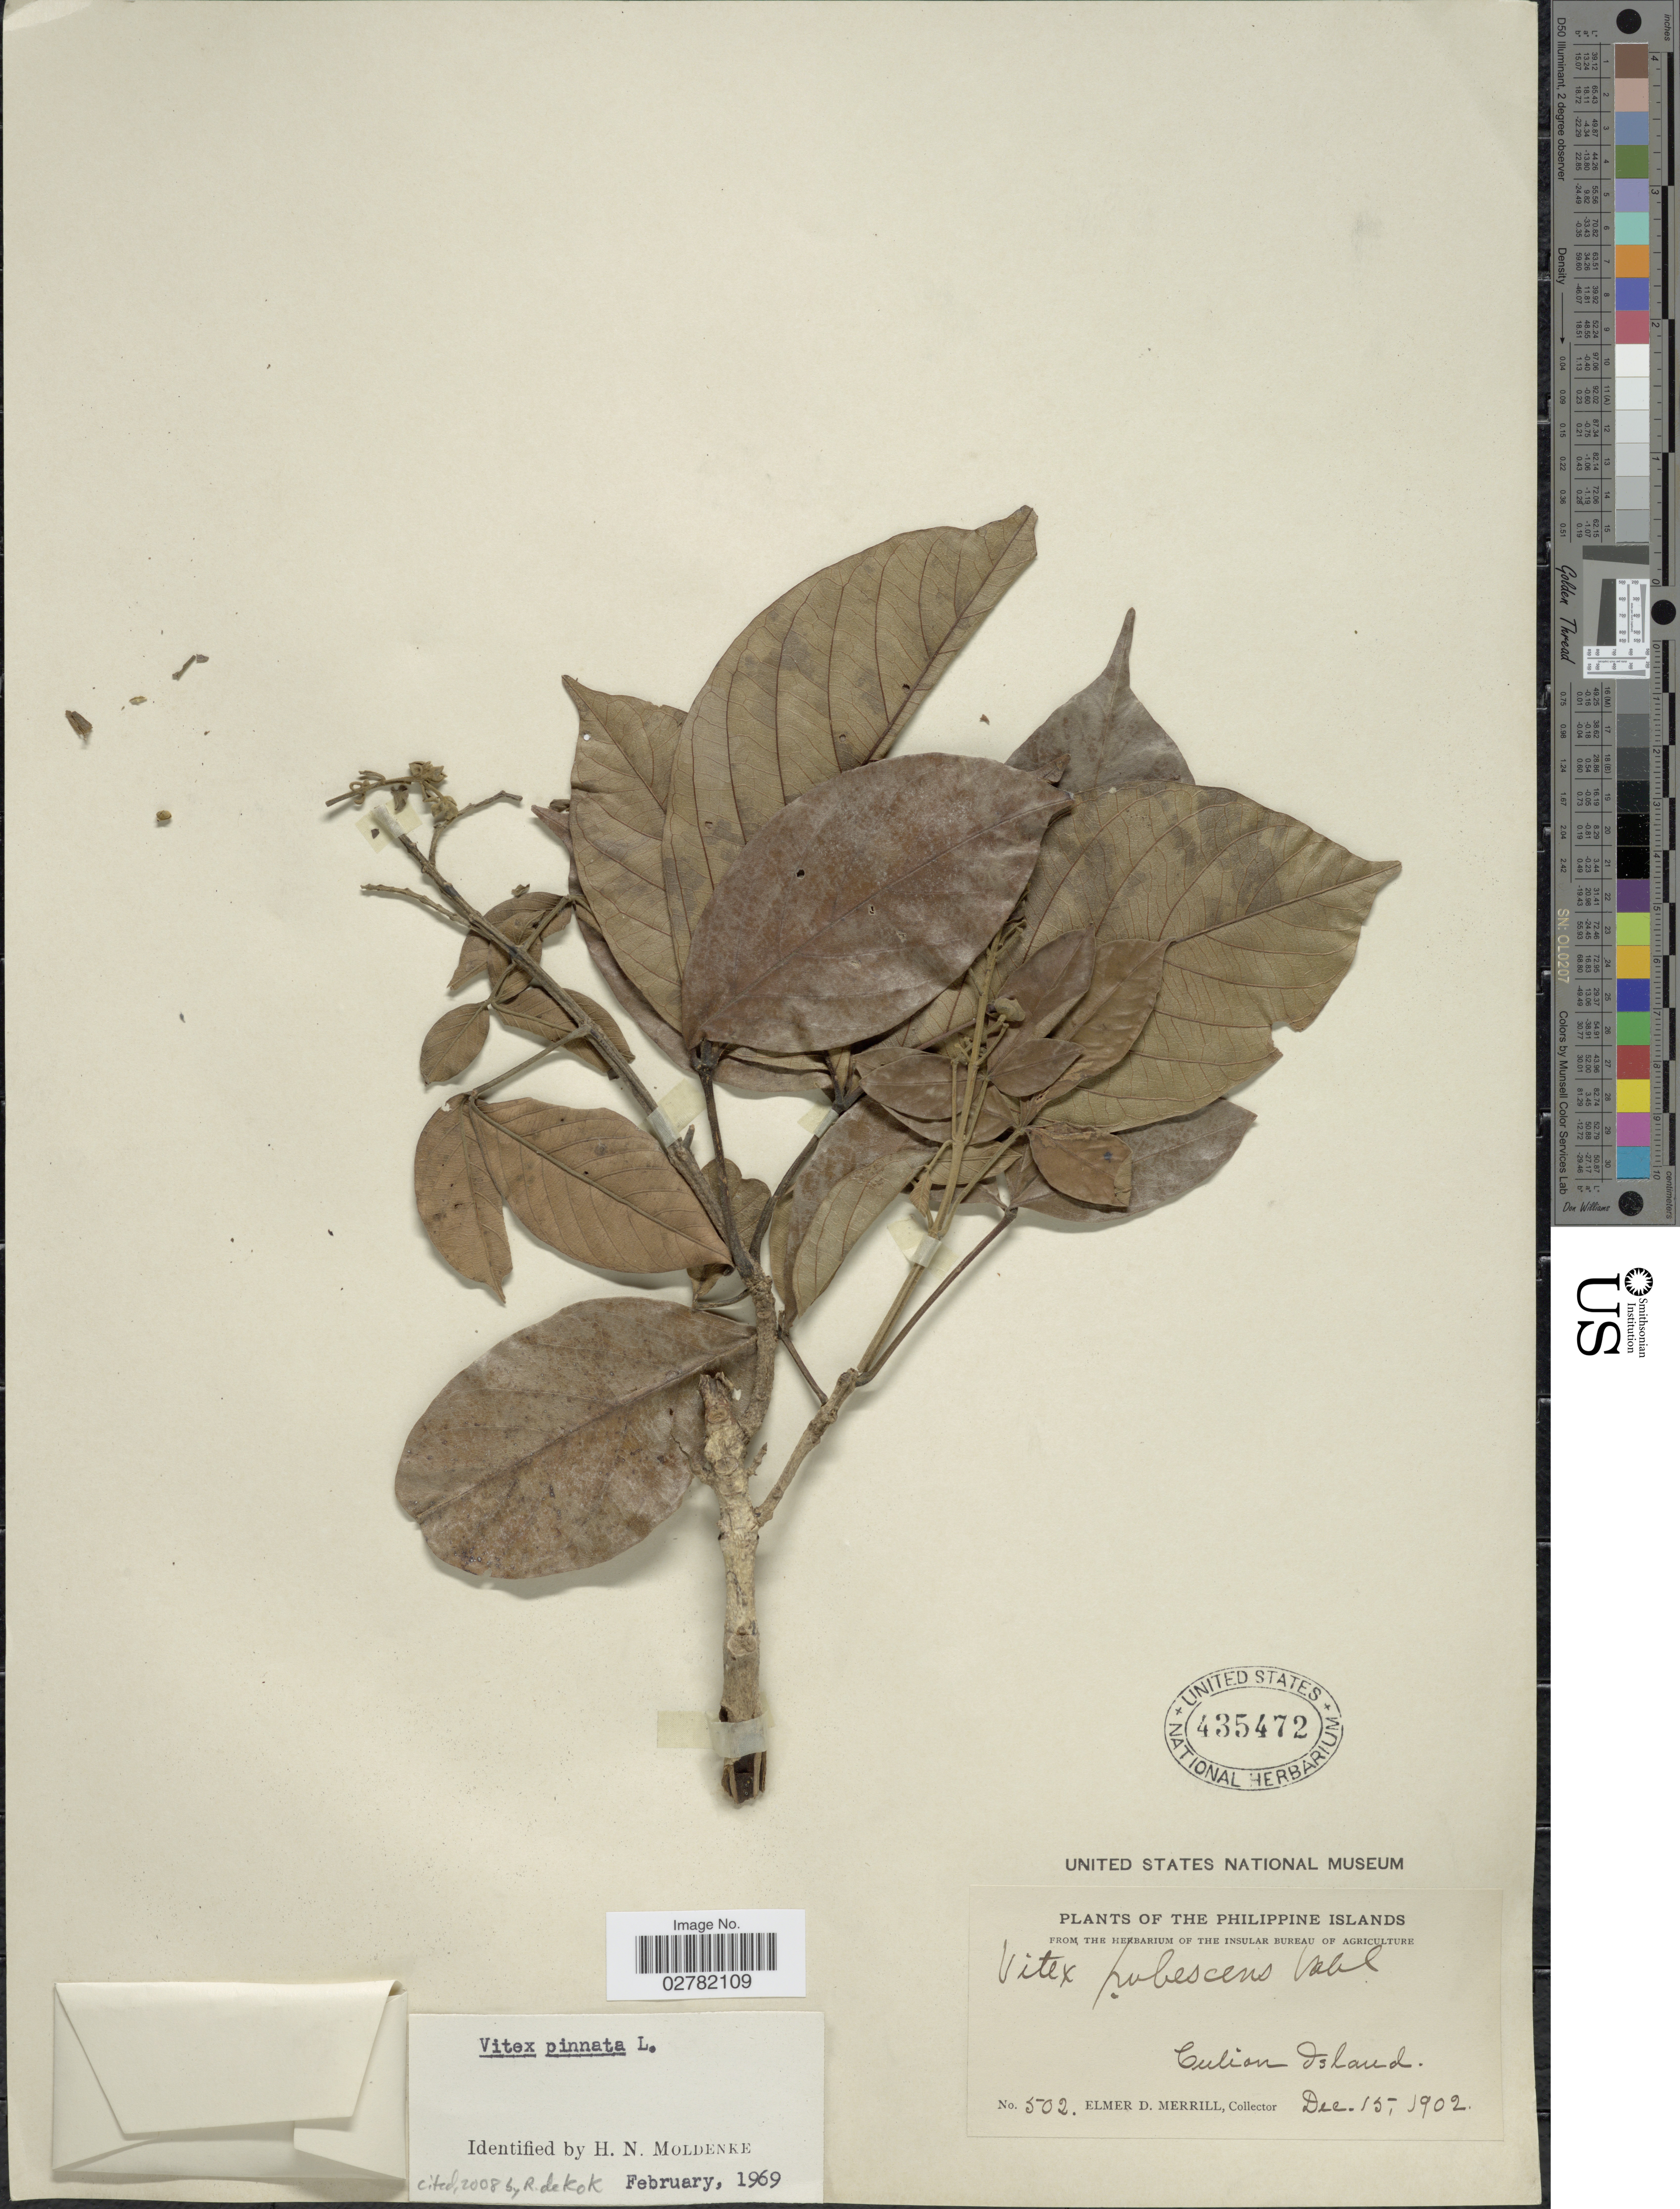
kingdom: Plantae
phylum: Tracheophyta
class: Magnoliopsida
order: Lamiales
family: Lamiaceae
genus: Vitex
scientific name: Vitex pinnata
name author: L.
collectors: E. D. Merrill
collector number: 502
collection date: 1902-12-15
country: Philippines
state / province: Mimaropa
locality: Philippine Islands. Culion Island.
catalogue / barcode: US 435472